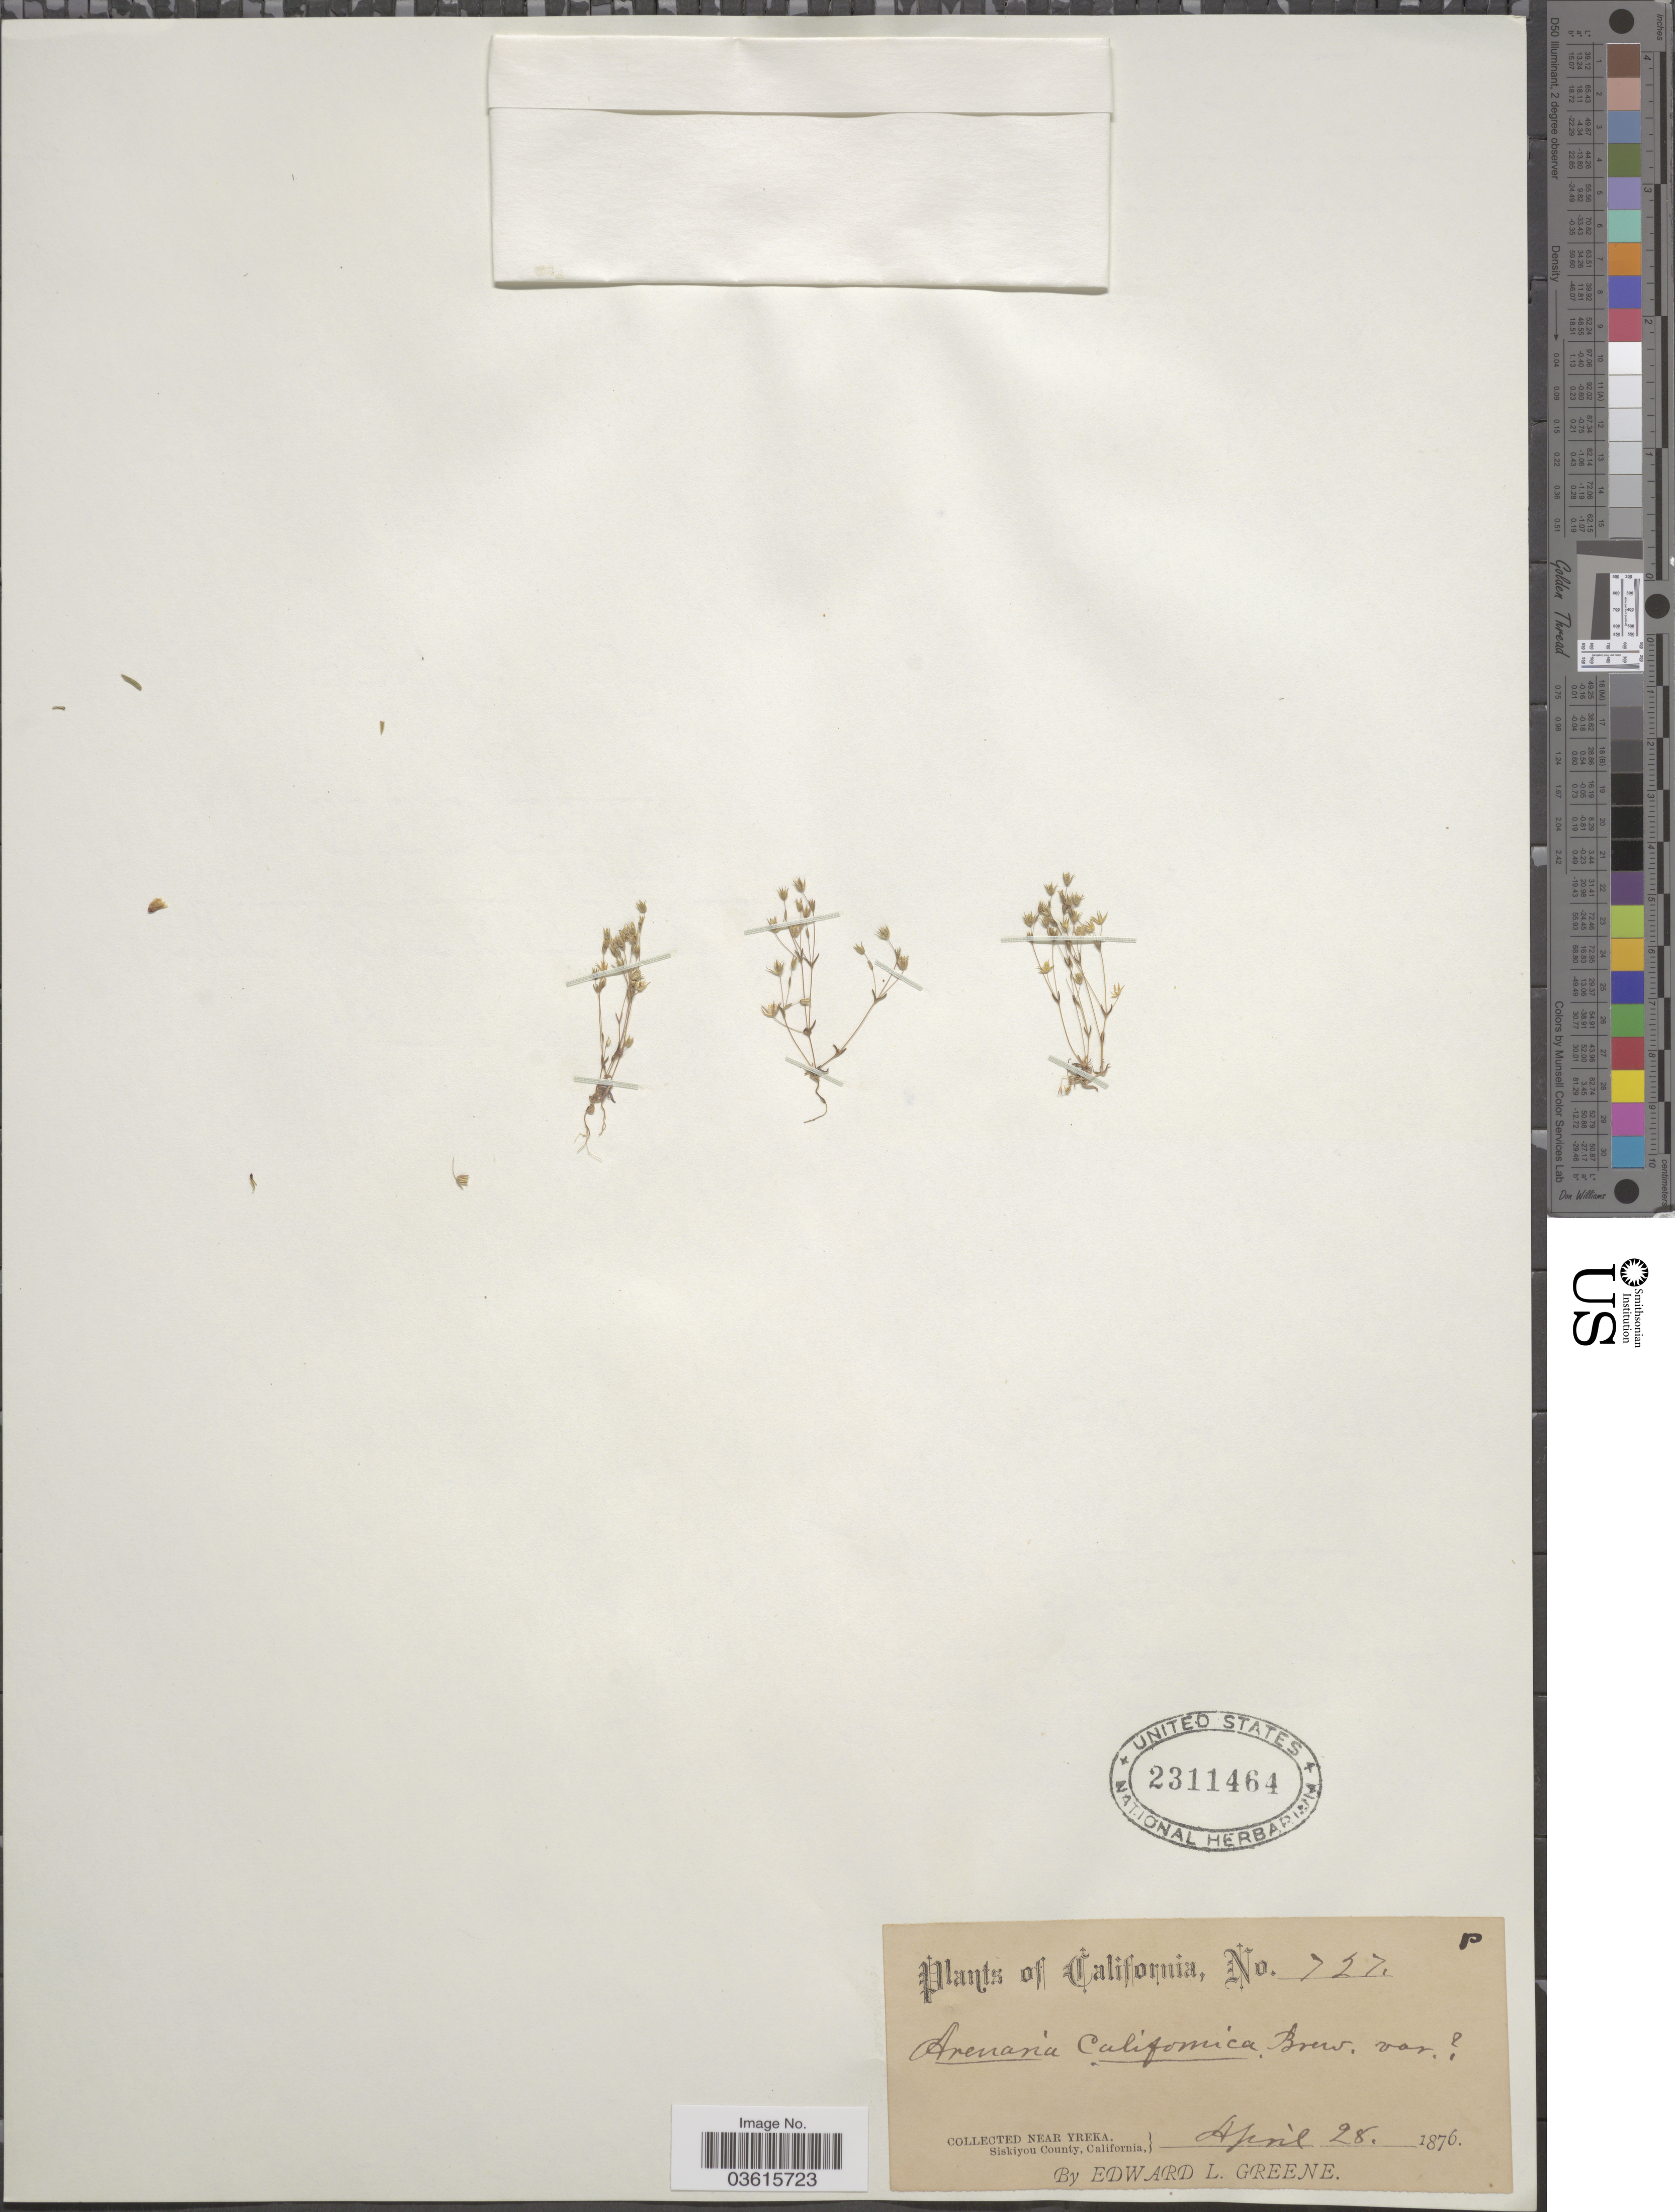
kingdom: Plantae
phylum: Tracheophyta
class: Magnoliopsida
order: Caryophyllales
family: Caryophyllaceae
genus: Minuartia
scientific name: Minuartia californica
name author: (A. Gray) Mattf.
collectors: E. L. Greene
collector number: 727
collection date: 1876-04-28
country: United States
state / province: California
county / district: Siskiyou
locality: Near Yreka, Siskiyou County.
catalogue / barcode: US 2311464